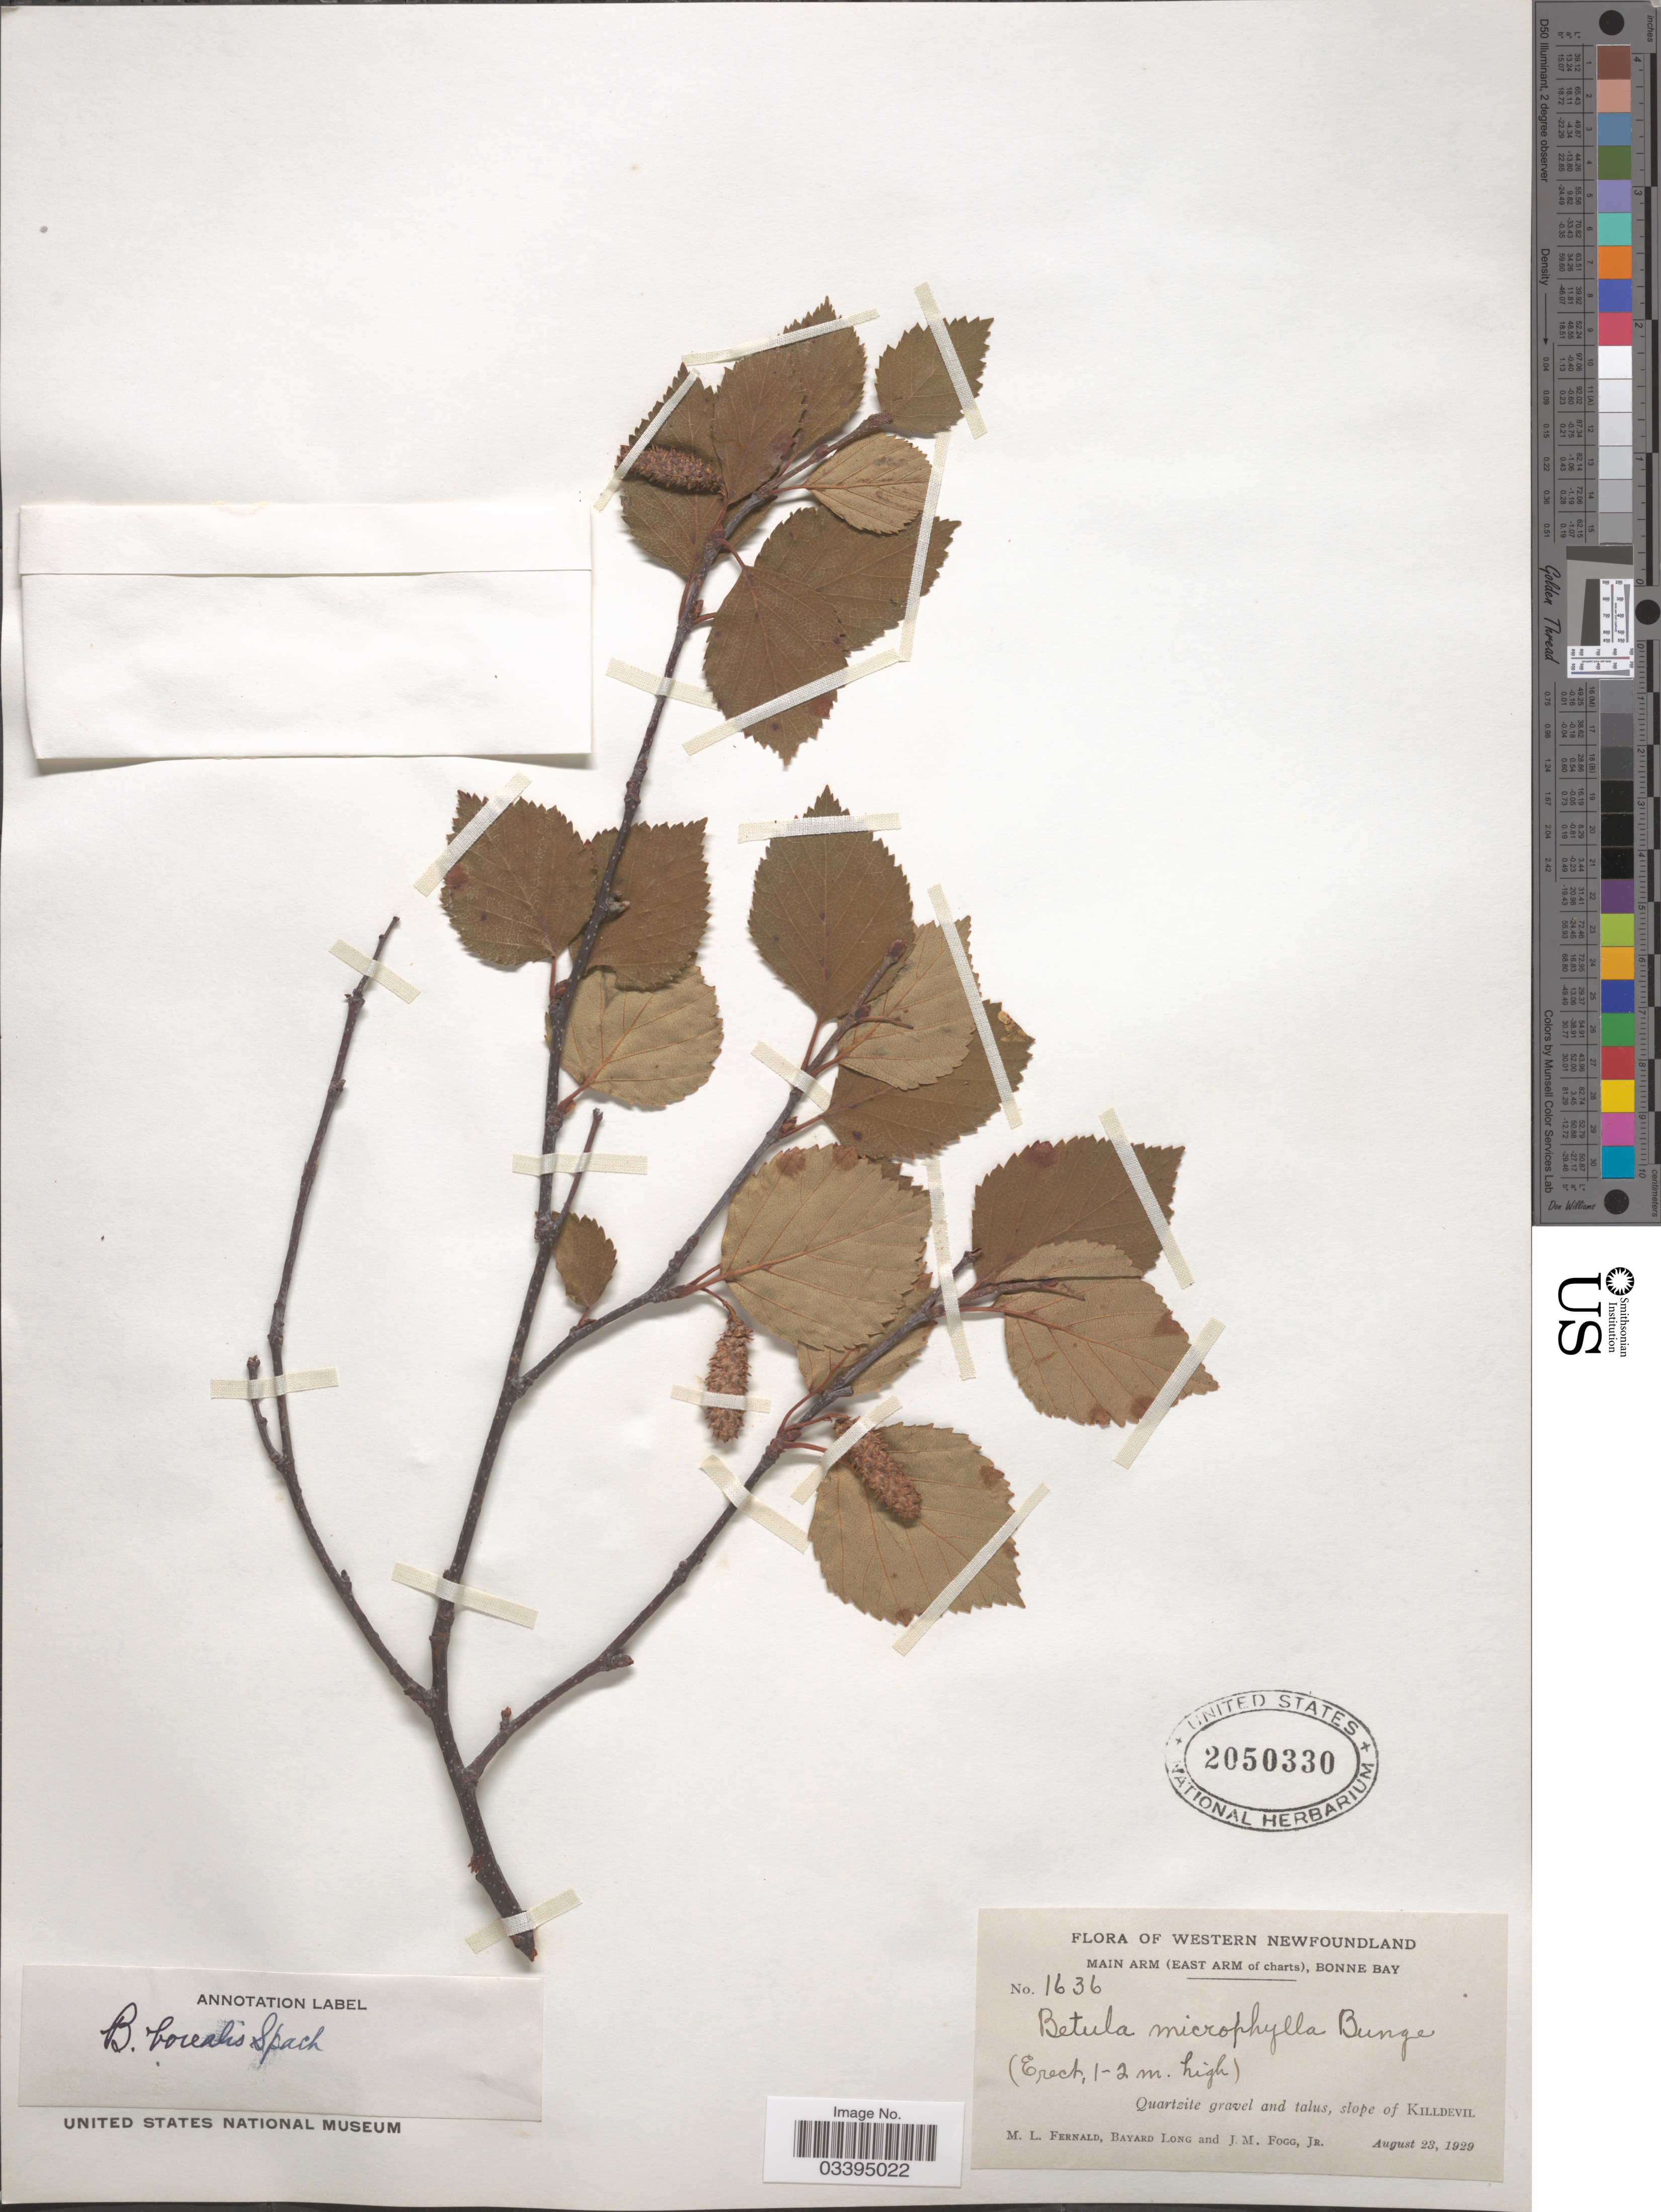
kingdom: Plantae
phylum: Tracheophyta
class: Magnoliopsida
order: Fagales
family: Betulaceae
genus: Betula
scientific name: Betula borealis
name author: Spach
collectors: M. L. Fernald, B. Long & J. Fogg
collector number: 1636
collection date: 1929-08-23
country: Canada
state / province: Newfoundland and Labrador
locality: Western Newfoundland. Main Arm (East Arm of charts), Bonne Bay. Slope of Killdevil.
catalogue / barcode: US 2050330